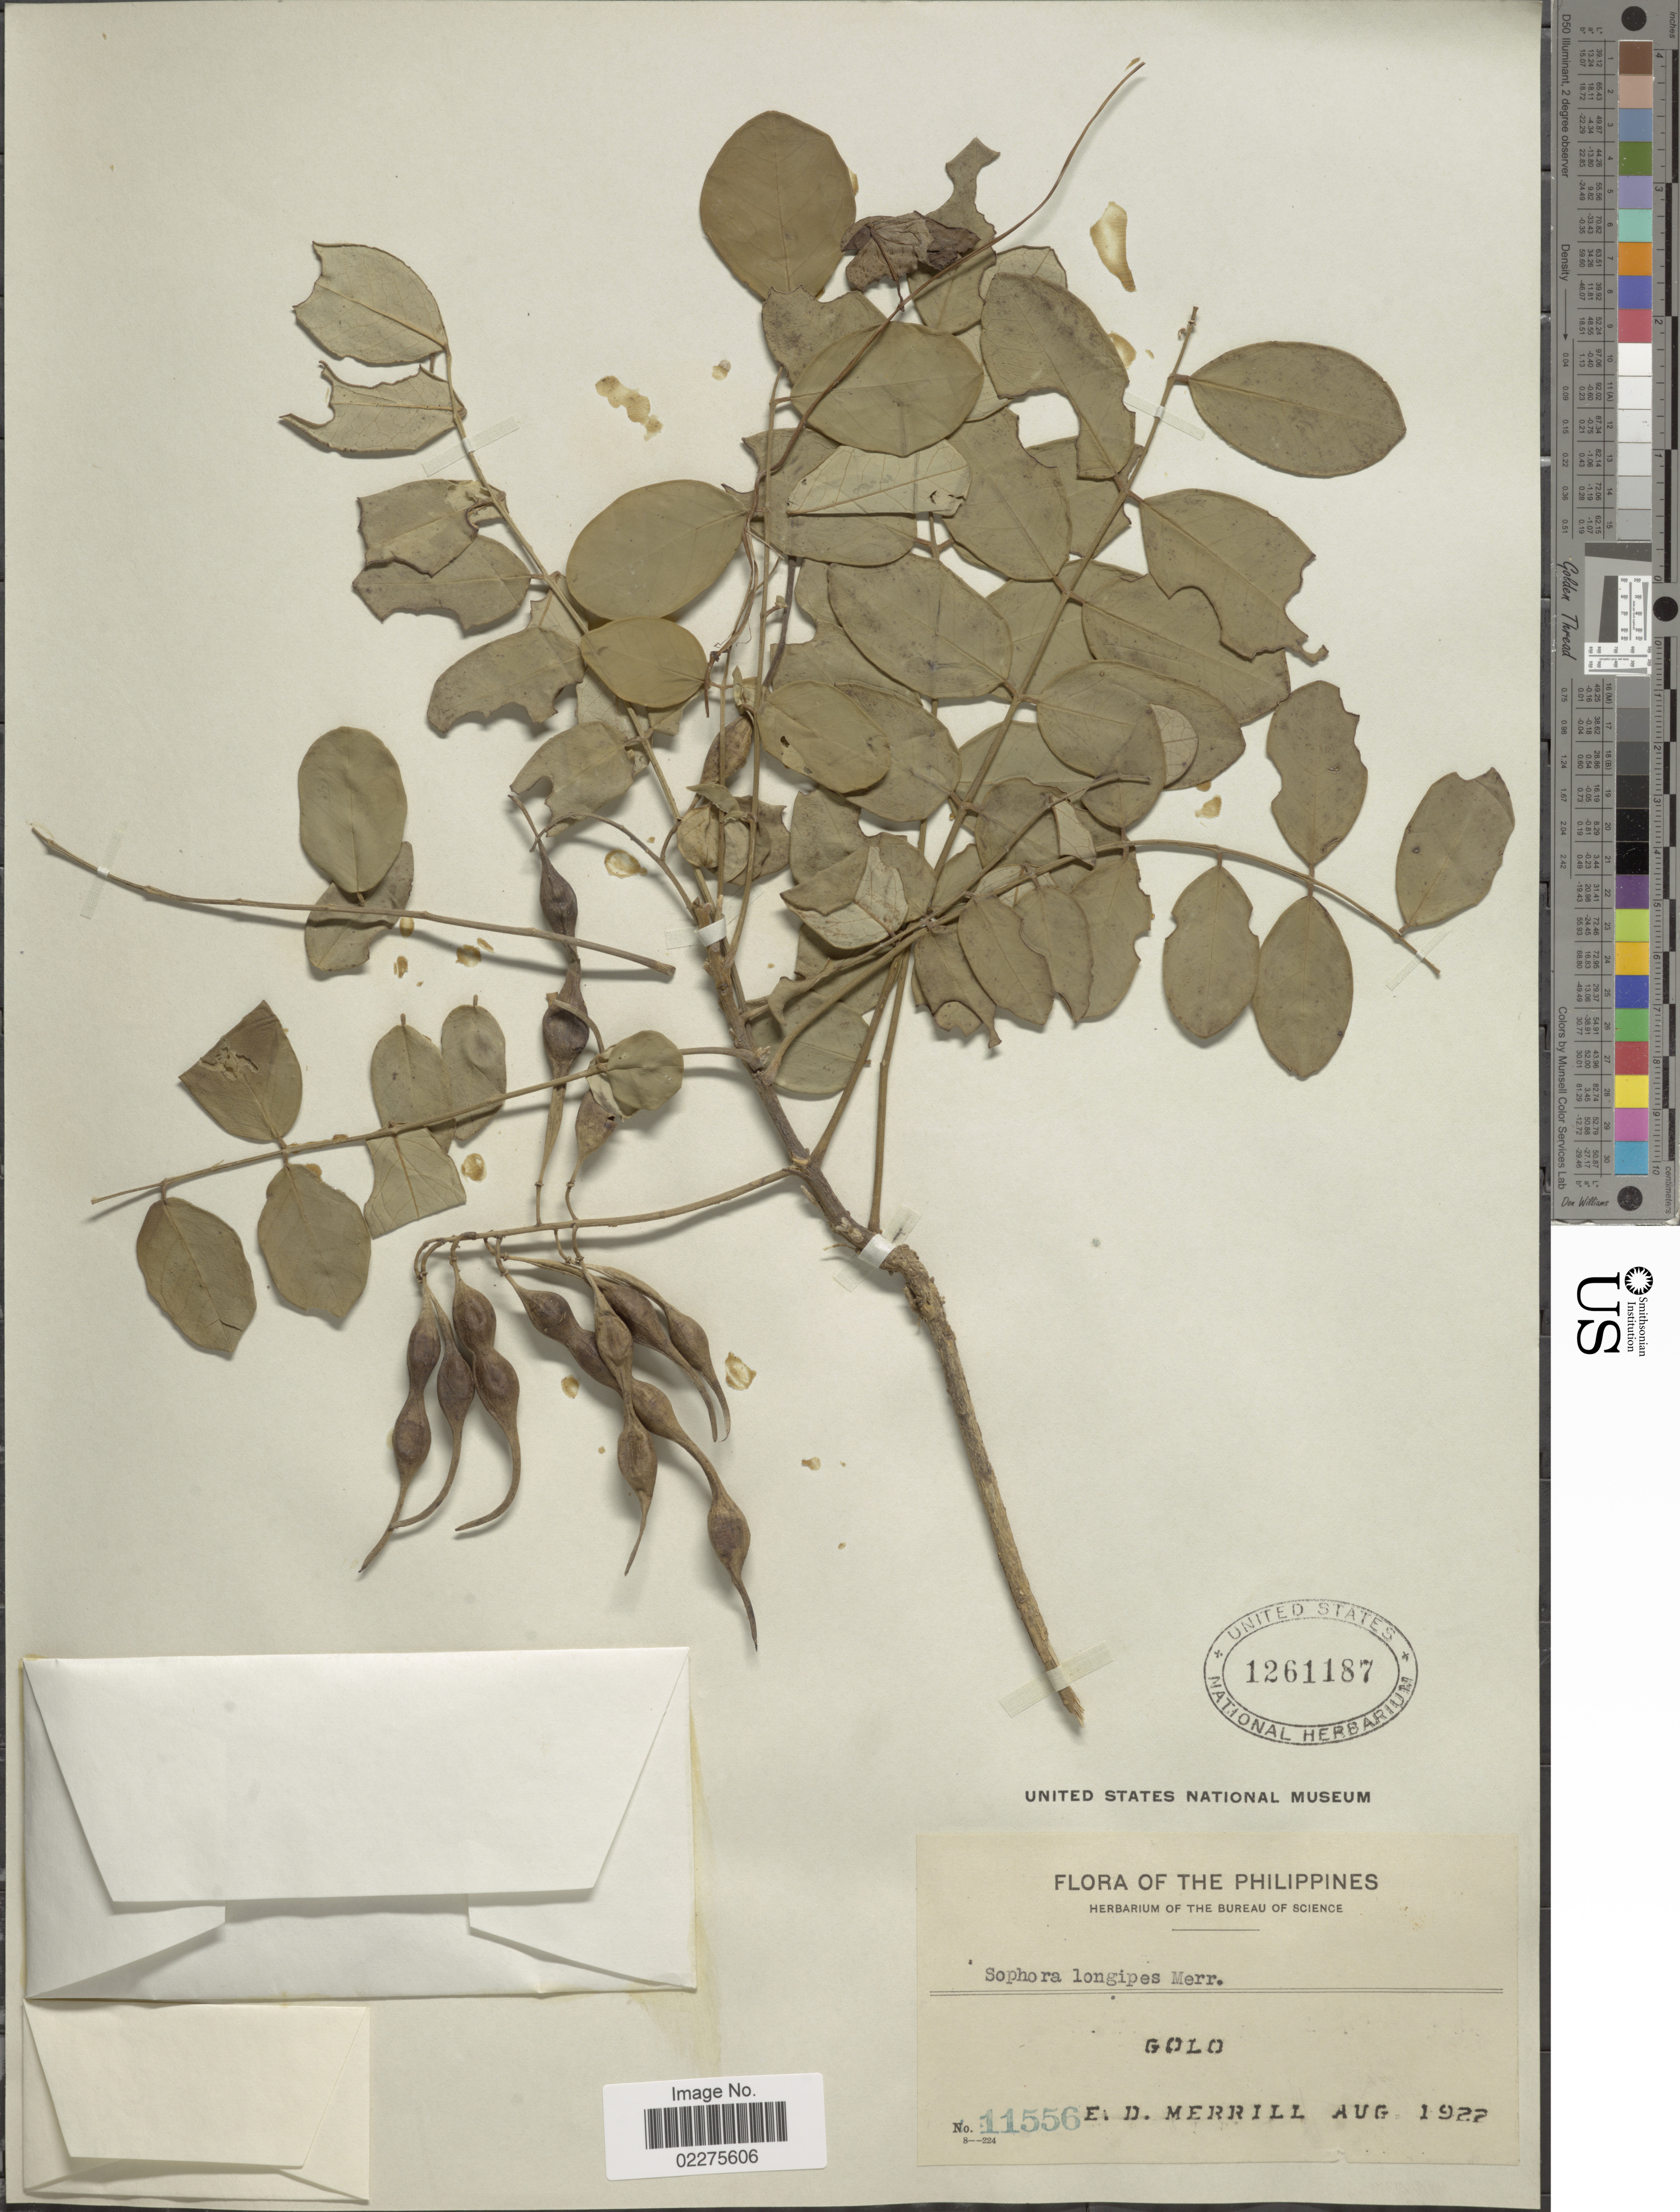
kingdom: Plantae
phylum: Tracheophyta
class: Magnoliopsida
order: Fabales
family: Fabaceae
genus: Sophora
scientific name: Sophora longipes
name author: Merr.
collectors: E. D. Merrill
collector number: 11556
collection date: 1922-08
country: Philippines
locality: Golo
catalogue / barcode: US 1261187